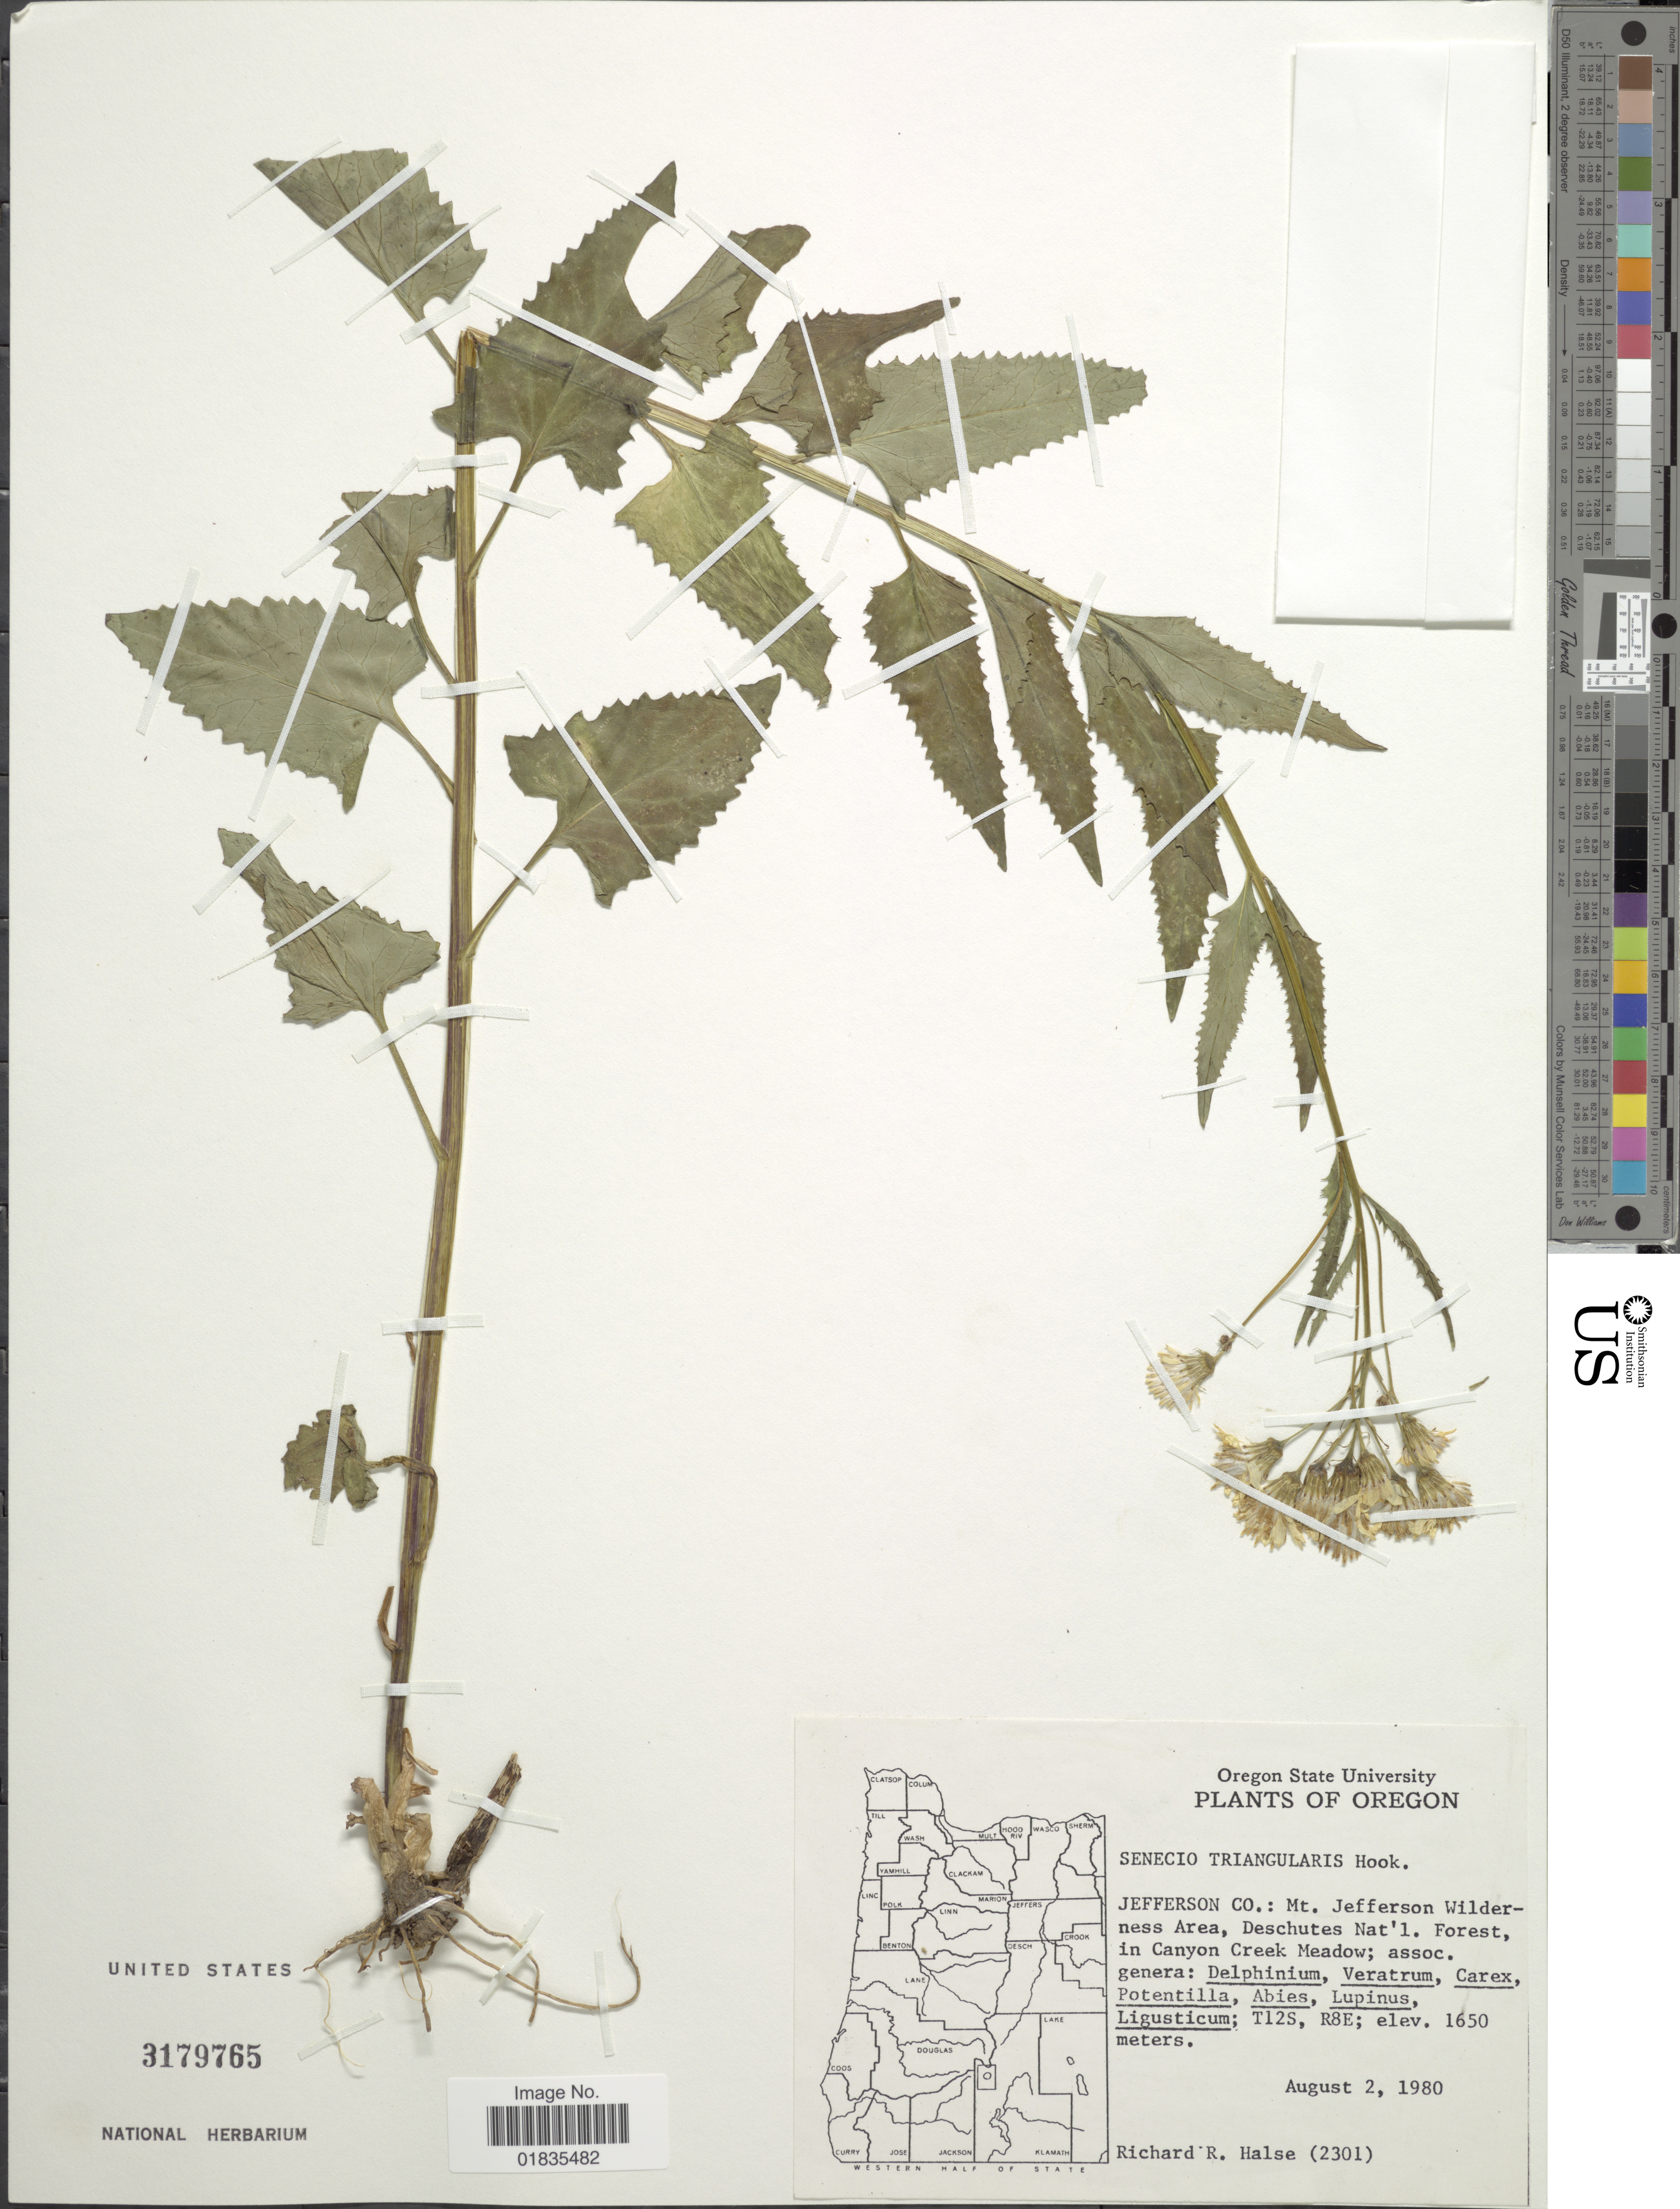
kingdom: Plantae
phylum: Tracheophyta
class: Magnoliopsida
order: Asterales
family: Asteraceae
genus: Senecio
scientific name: Senecio triangularis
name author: Hook.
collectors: R. Halse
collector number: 2301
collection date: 1980-08-02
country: United States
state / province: Oregon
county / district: Jefferson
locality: Jefferson Co.: Mt. Jefferson Wilderness Area, Deschutes Nat'l, Forest, in Canyon Creek Meadow, T12S, R8E.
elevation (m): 1650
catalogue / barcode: US 3179765